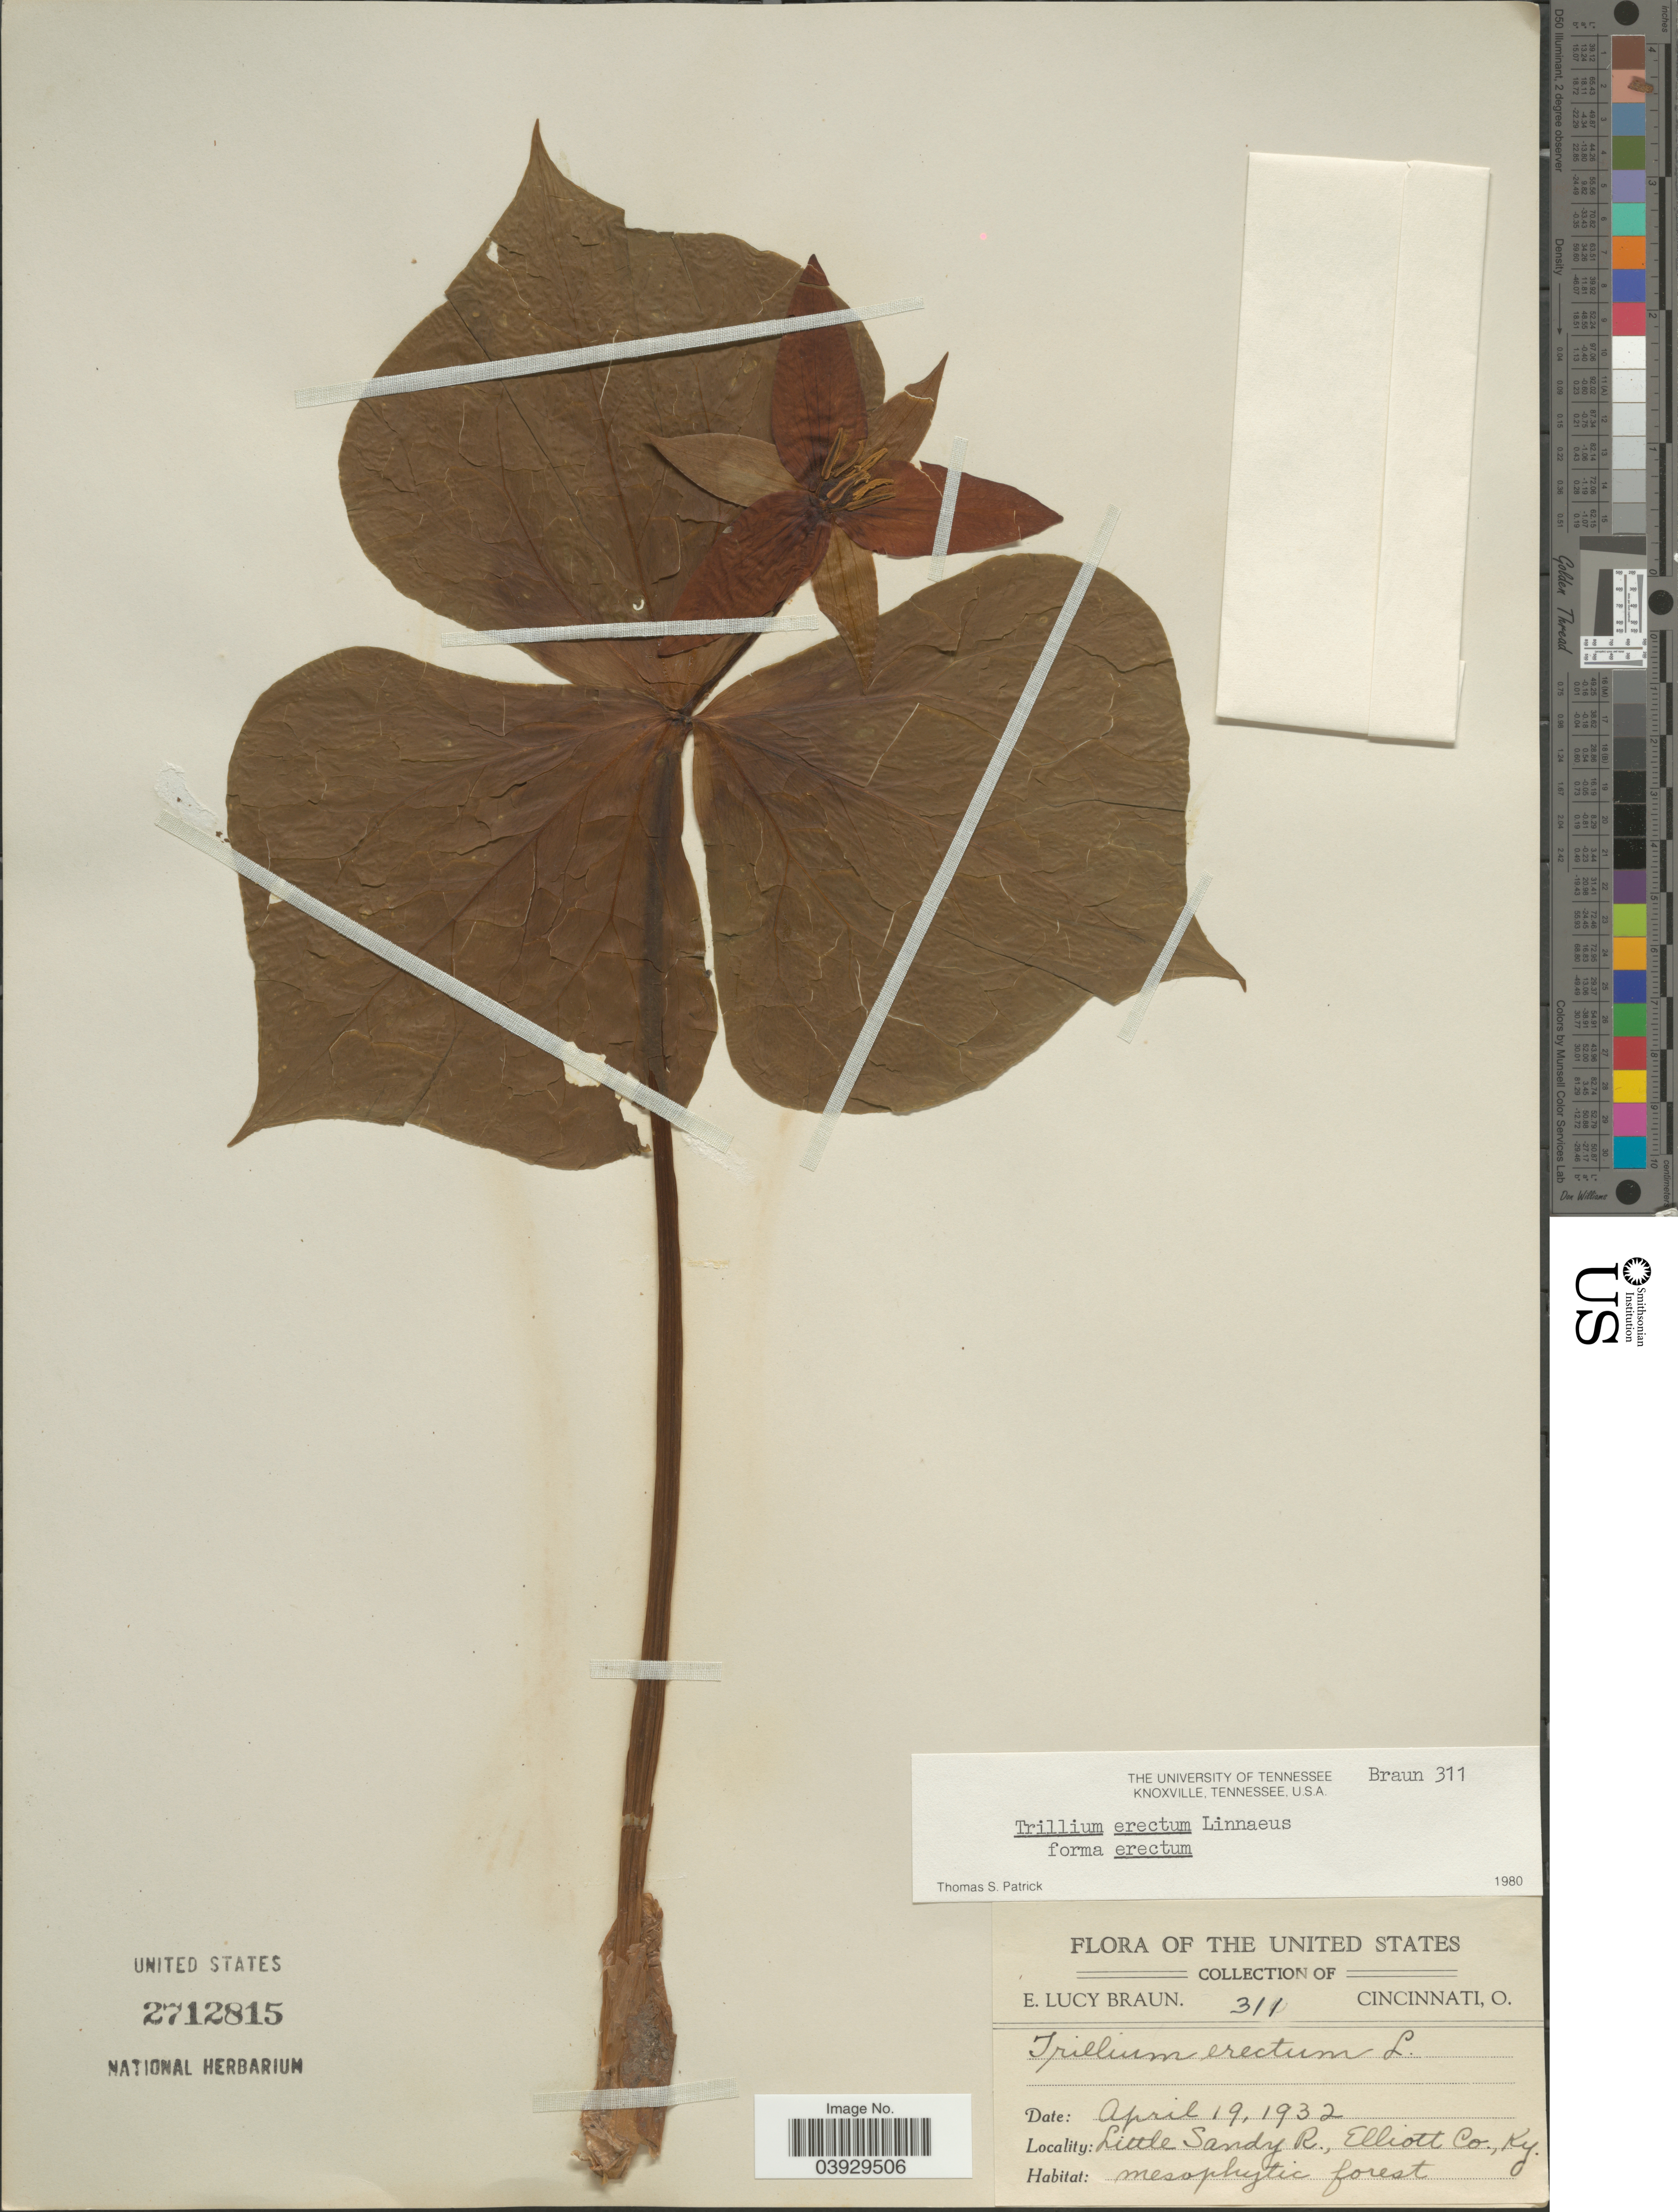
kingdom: Plantae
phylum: Tracheophyta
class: Liliopsida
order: Liliales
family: Melanthiaceae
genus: Trillium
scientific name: Trillium erectum var. album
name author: (Michx.) Pursh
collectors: E. L. Braun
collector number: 311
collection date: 1932-04-19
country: United States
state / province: Kentucky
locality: Little Sandy R., Elliott Co.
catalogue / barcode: US 2712815